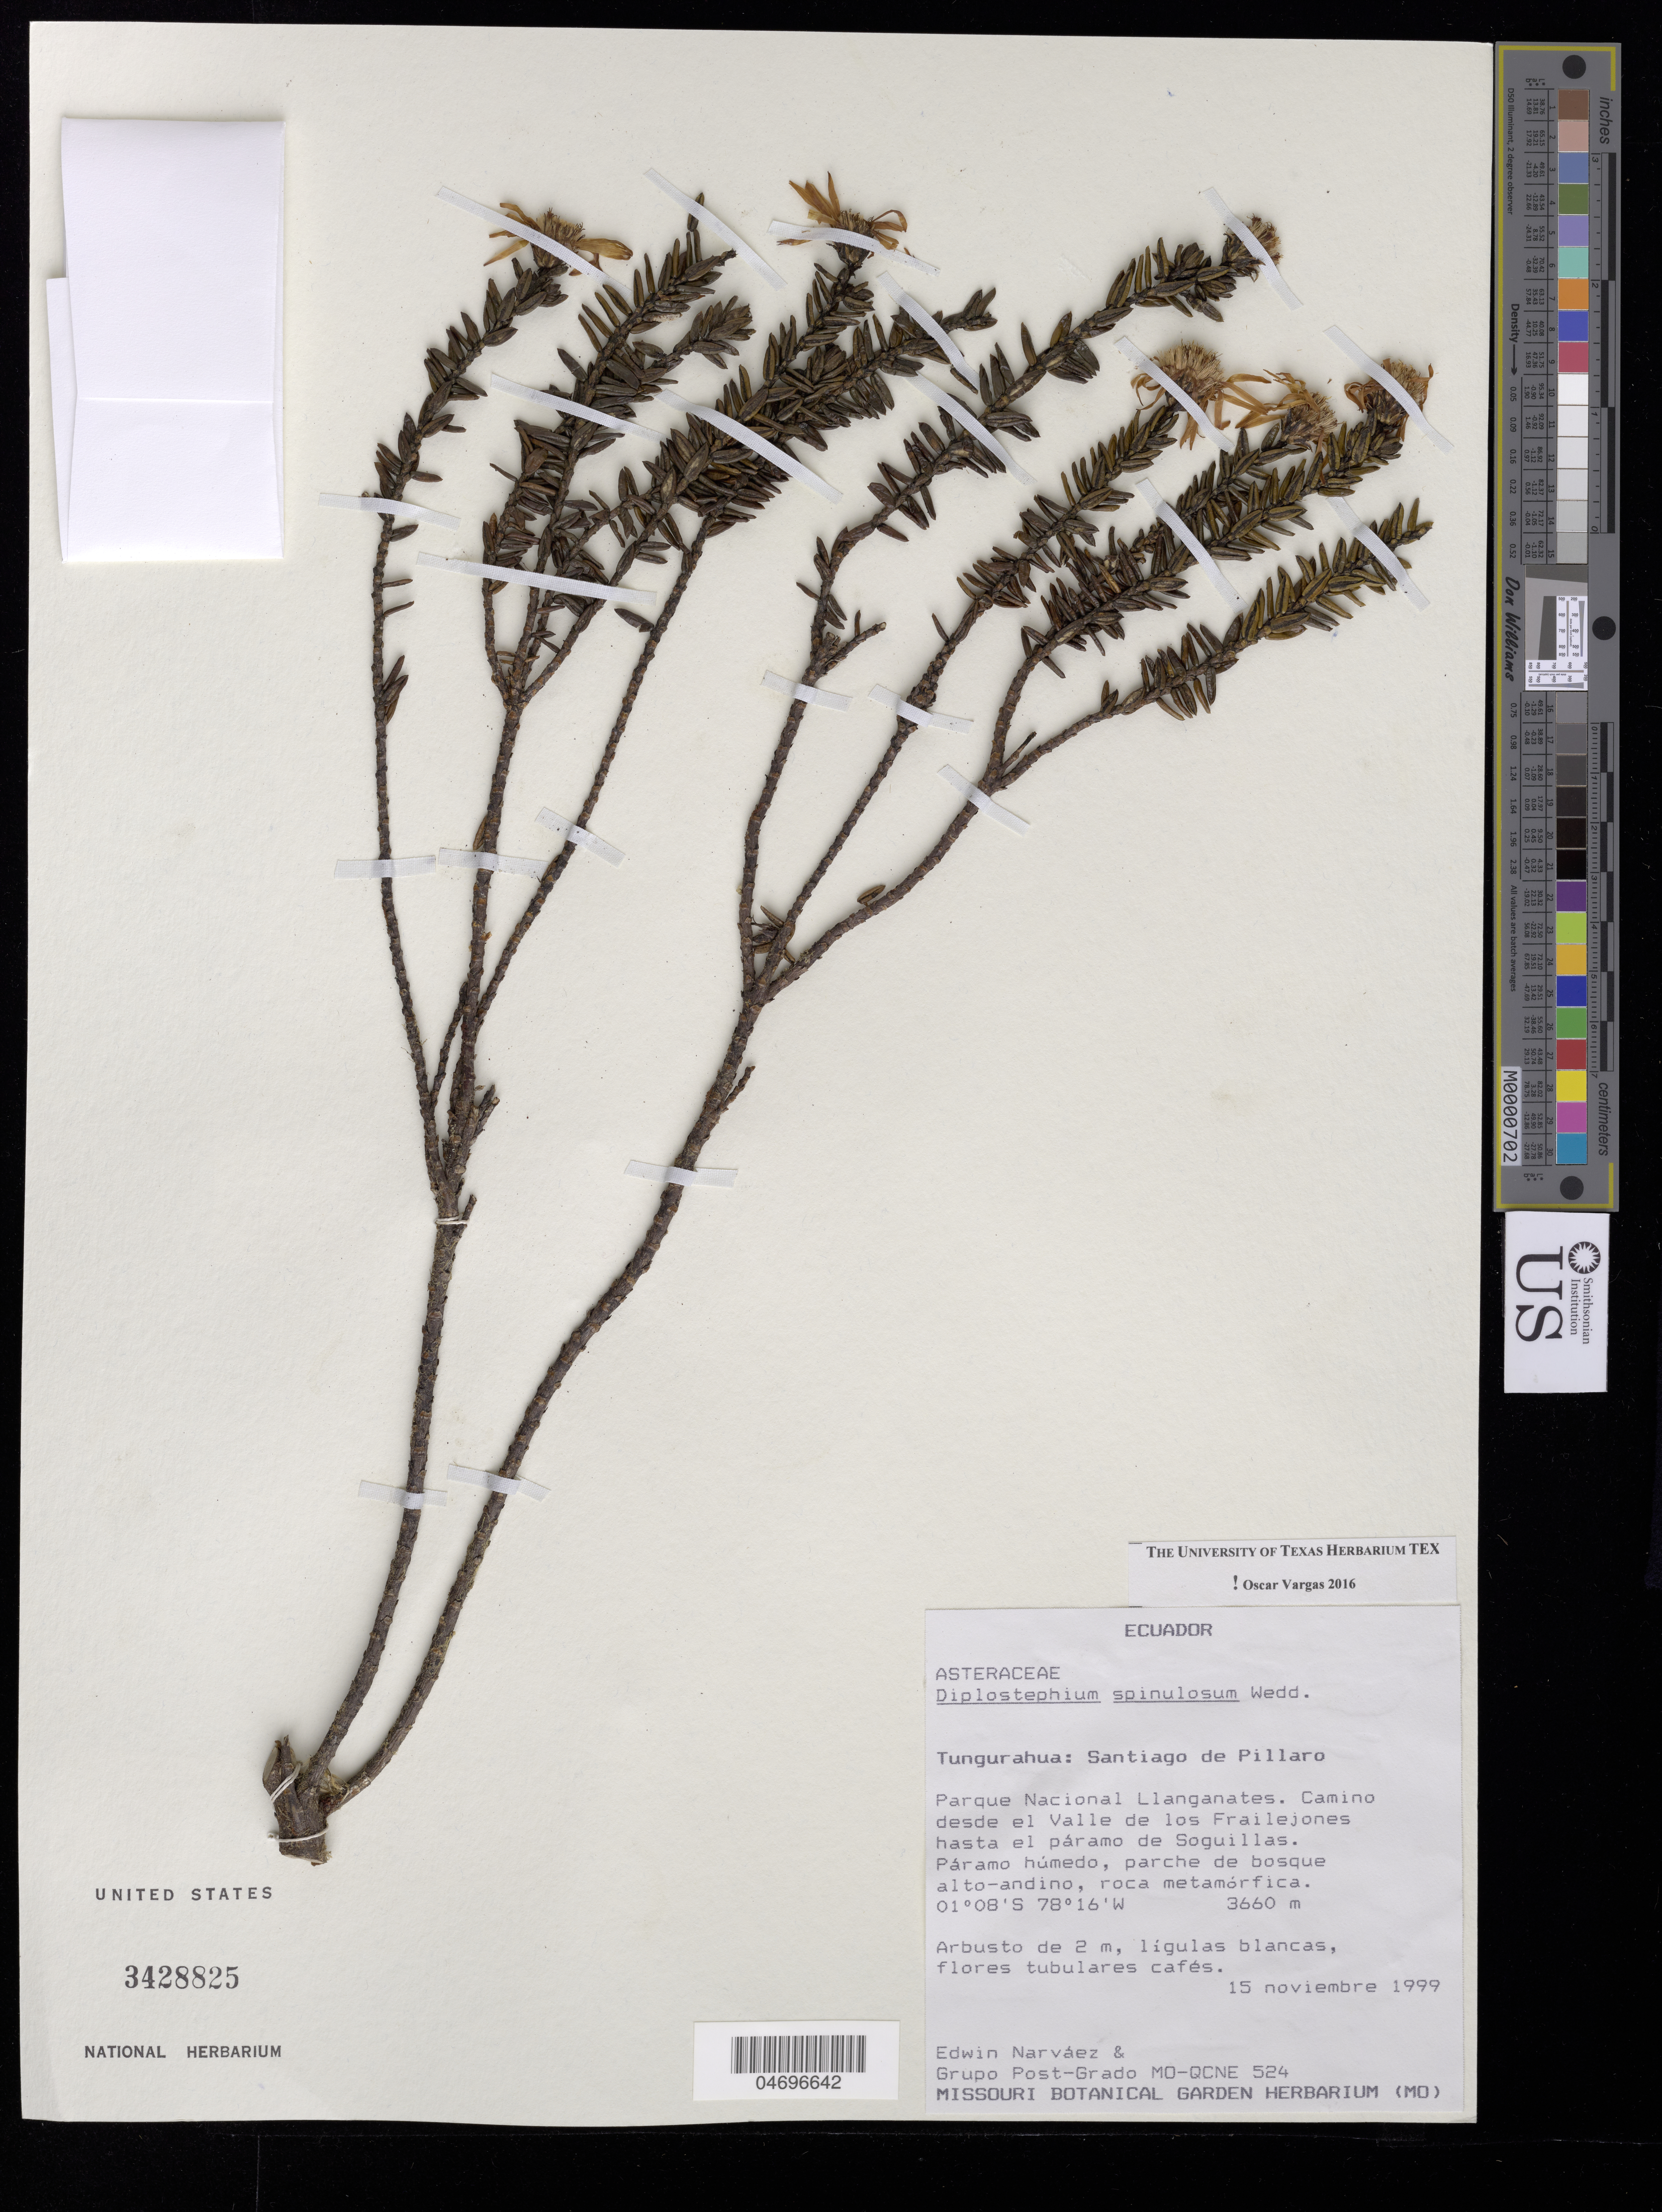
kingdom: Plantae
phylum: Tracheophyta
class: Magnoliopsida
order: Asterales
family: Asteraceae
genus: Diplostephium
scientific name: Diplostephium spinulosum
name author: Wedd.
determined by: Vargas, Oscar M.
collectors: E. Narváez & Grupo Post-Grado MO-QCNE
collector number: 524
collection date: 1999-11-15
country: Ecuador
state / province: Tungurahua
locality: Santiago de Pillaro, Parque Nacional Llanganates. Camino desde el Valle de los Frailejones hasta el paramo de Soguillas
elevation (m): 3660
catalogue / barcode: US 3428825